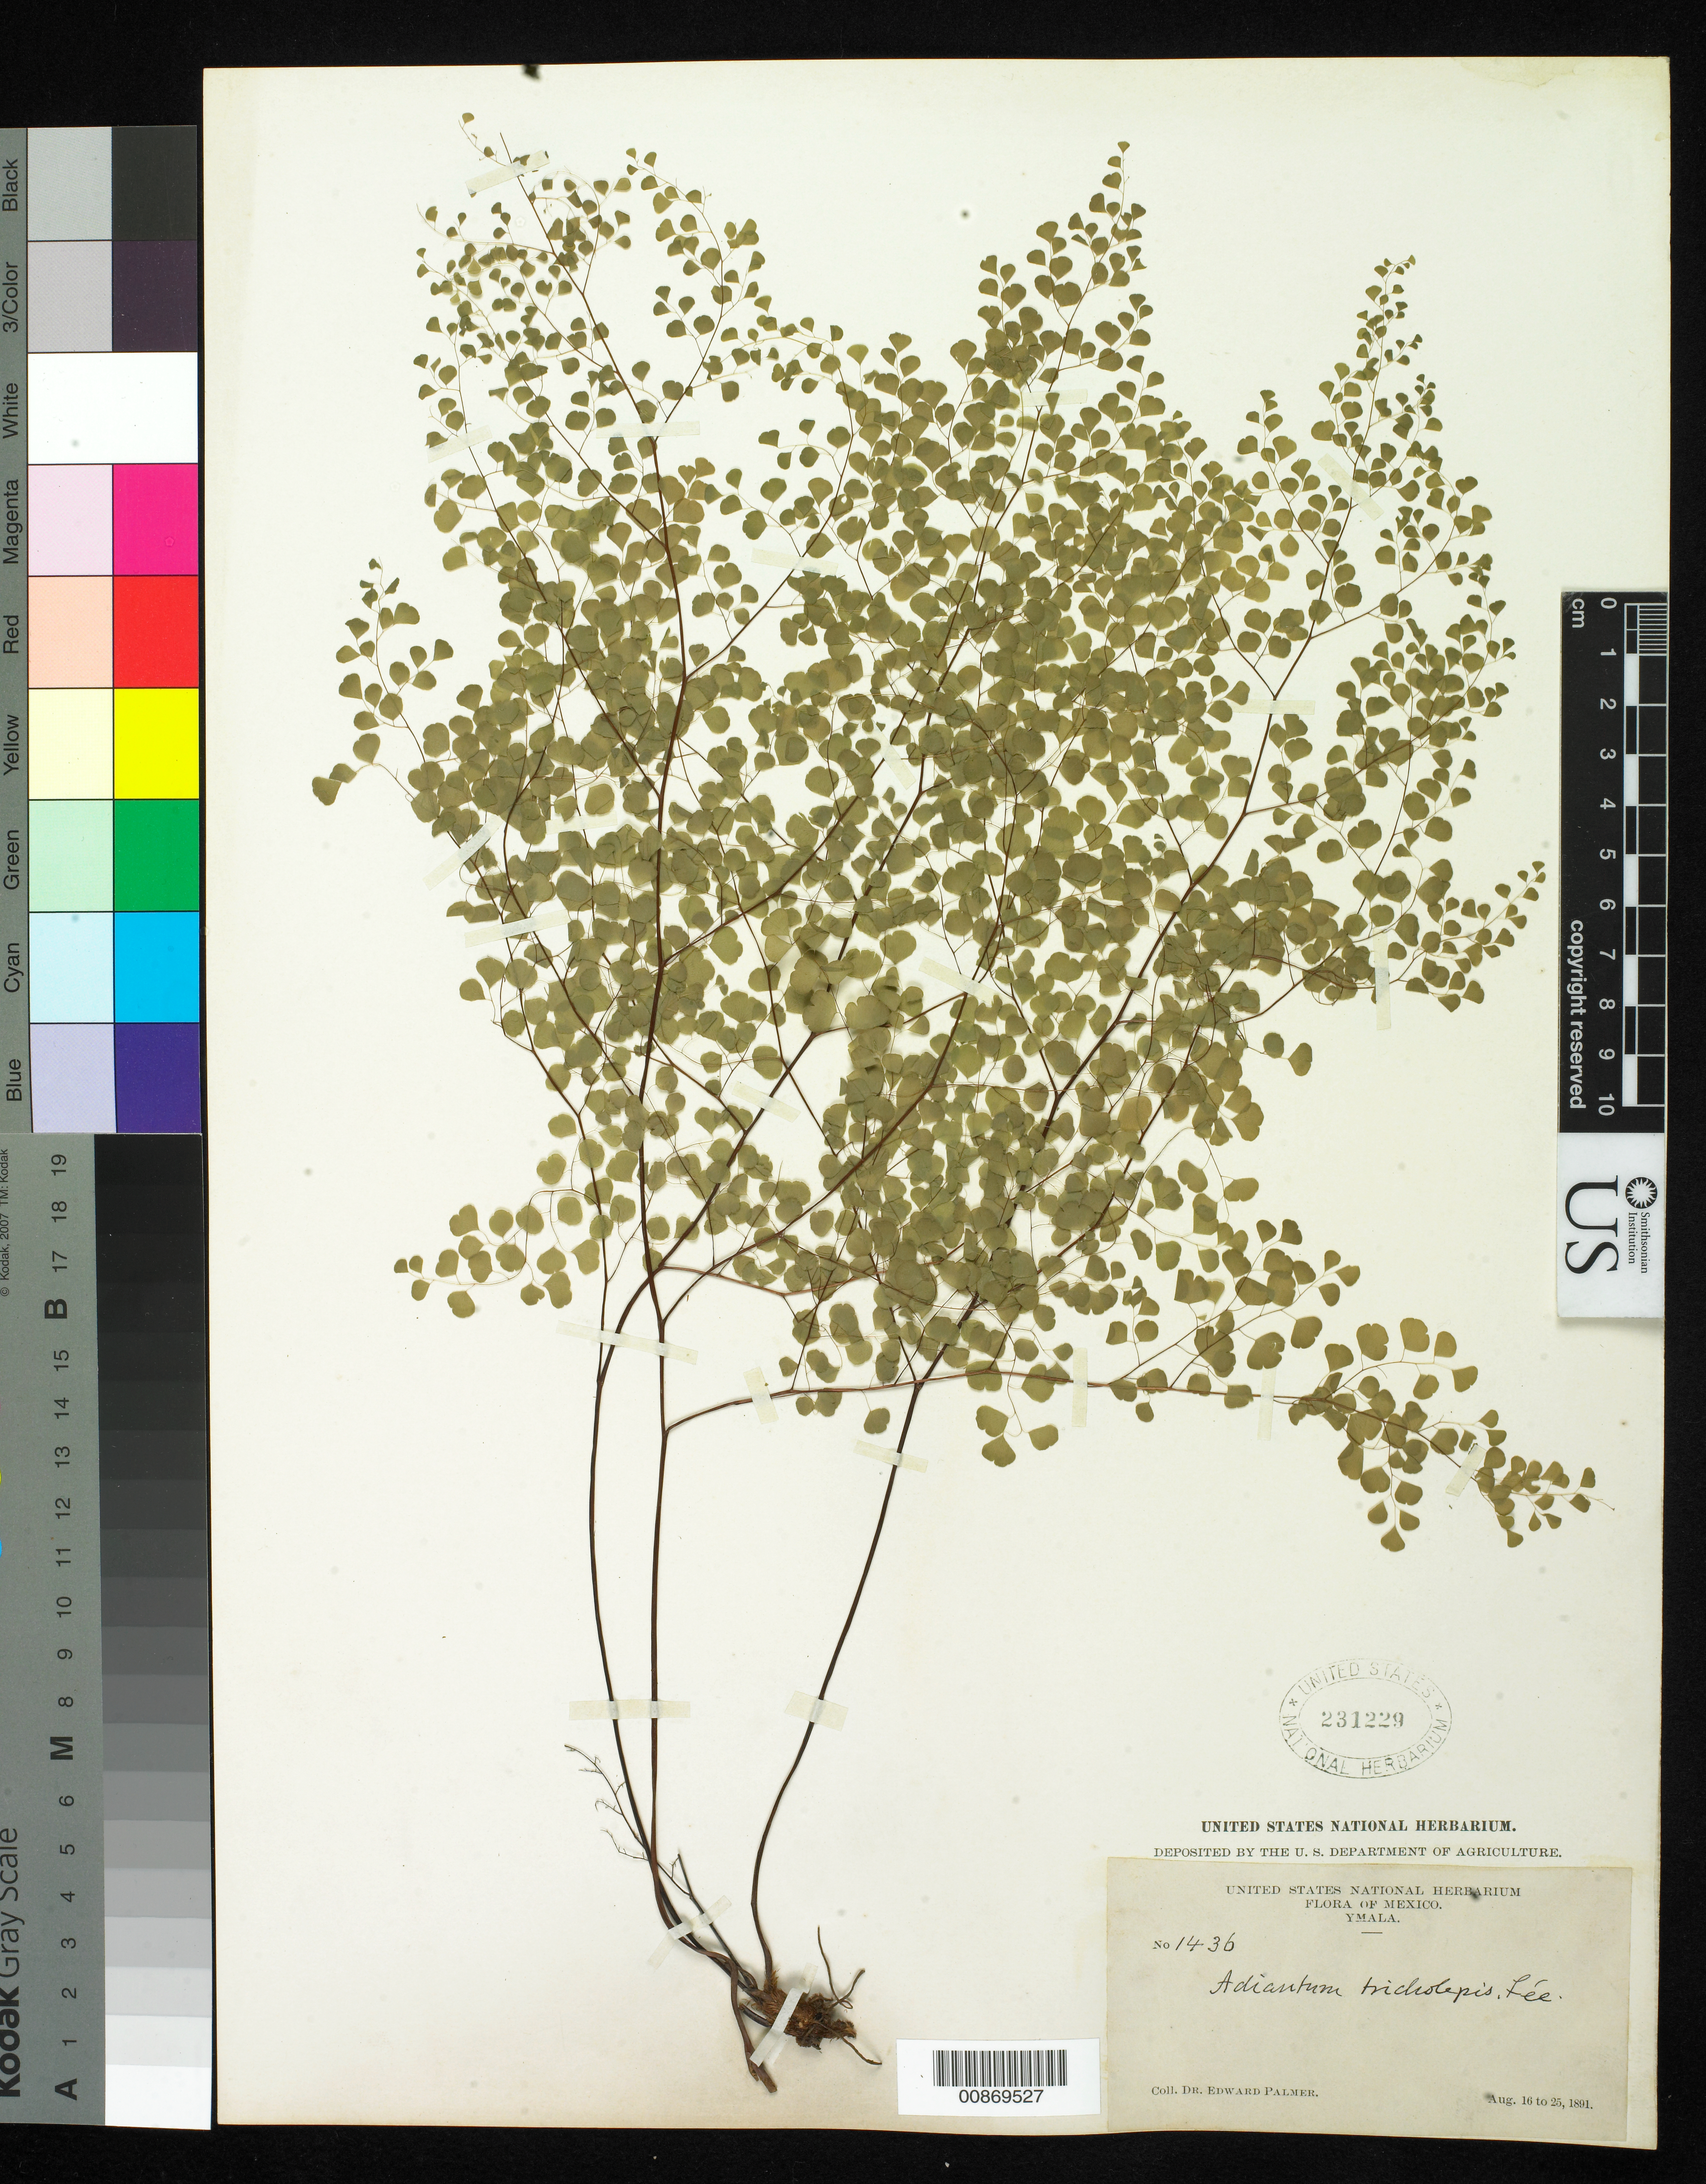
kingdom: Plantae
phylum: Tracheophyta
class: Polypodiopsida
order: Polypodiales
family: Pteridaceae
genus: Adiantum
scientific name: Adiantum tricholepis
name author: Fée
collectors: E. Palmer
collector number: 1436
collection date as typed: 16 Aug 1891 to 25 Aug 1891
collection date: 1891-08-16/1891-08-25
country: Mexico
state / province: Sinaloa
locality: Ymala, Sinaloa.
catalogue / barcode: US 231229